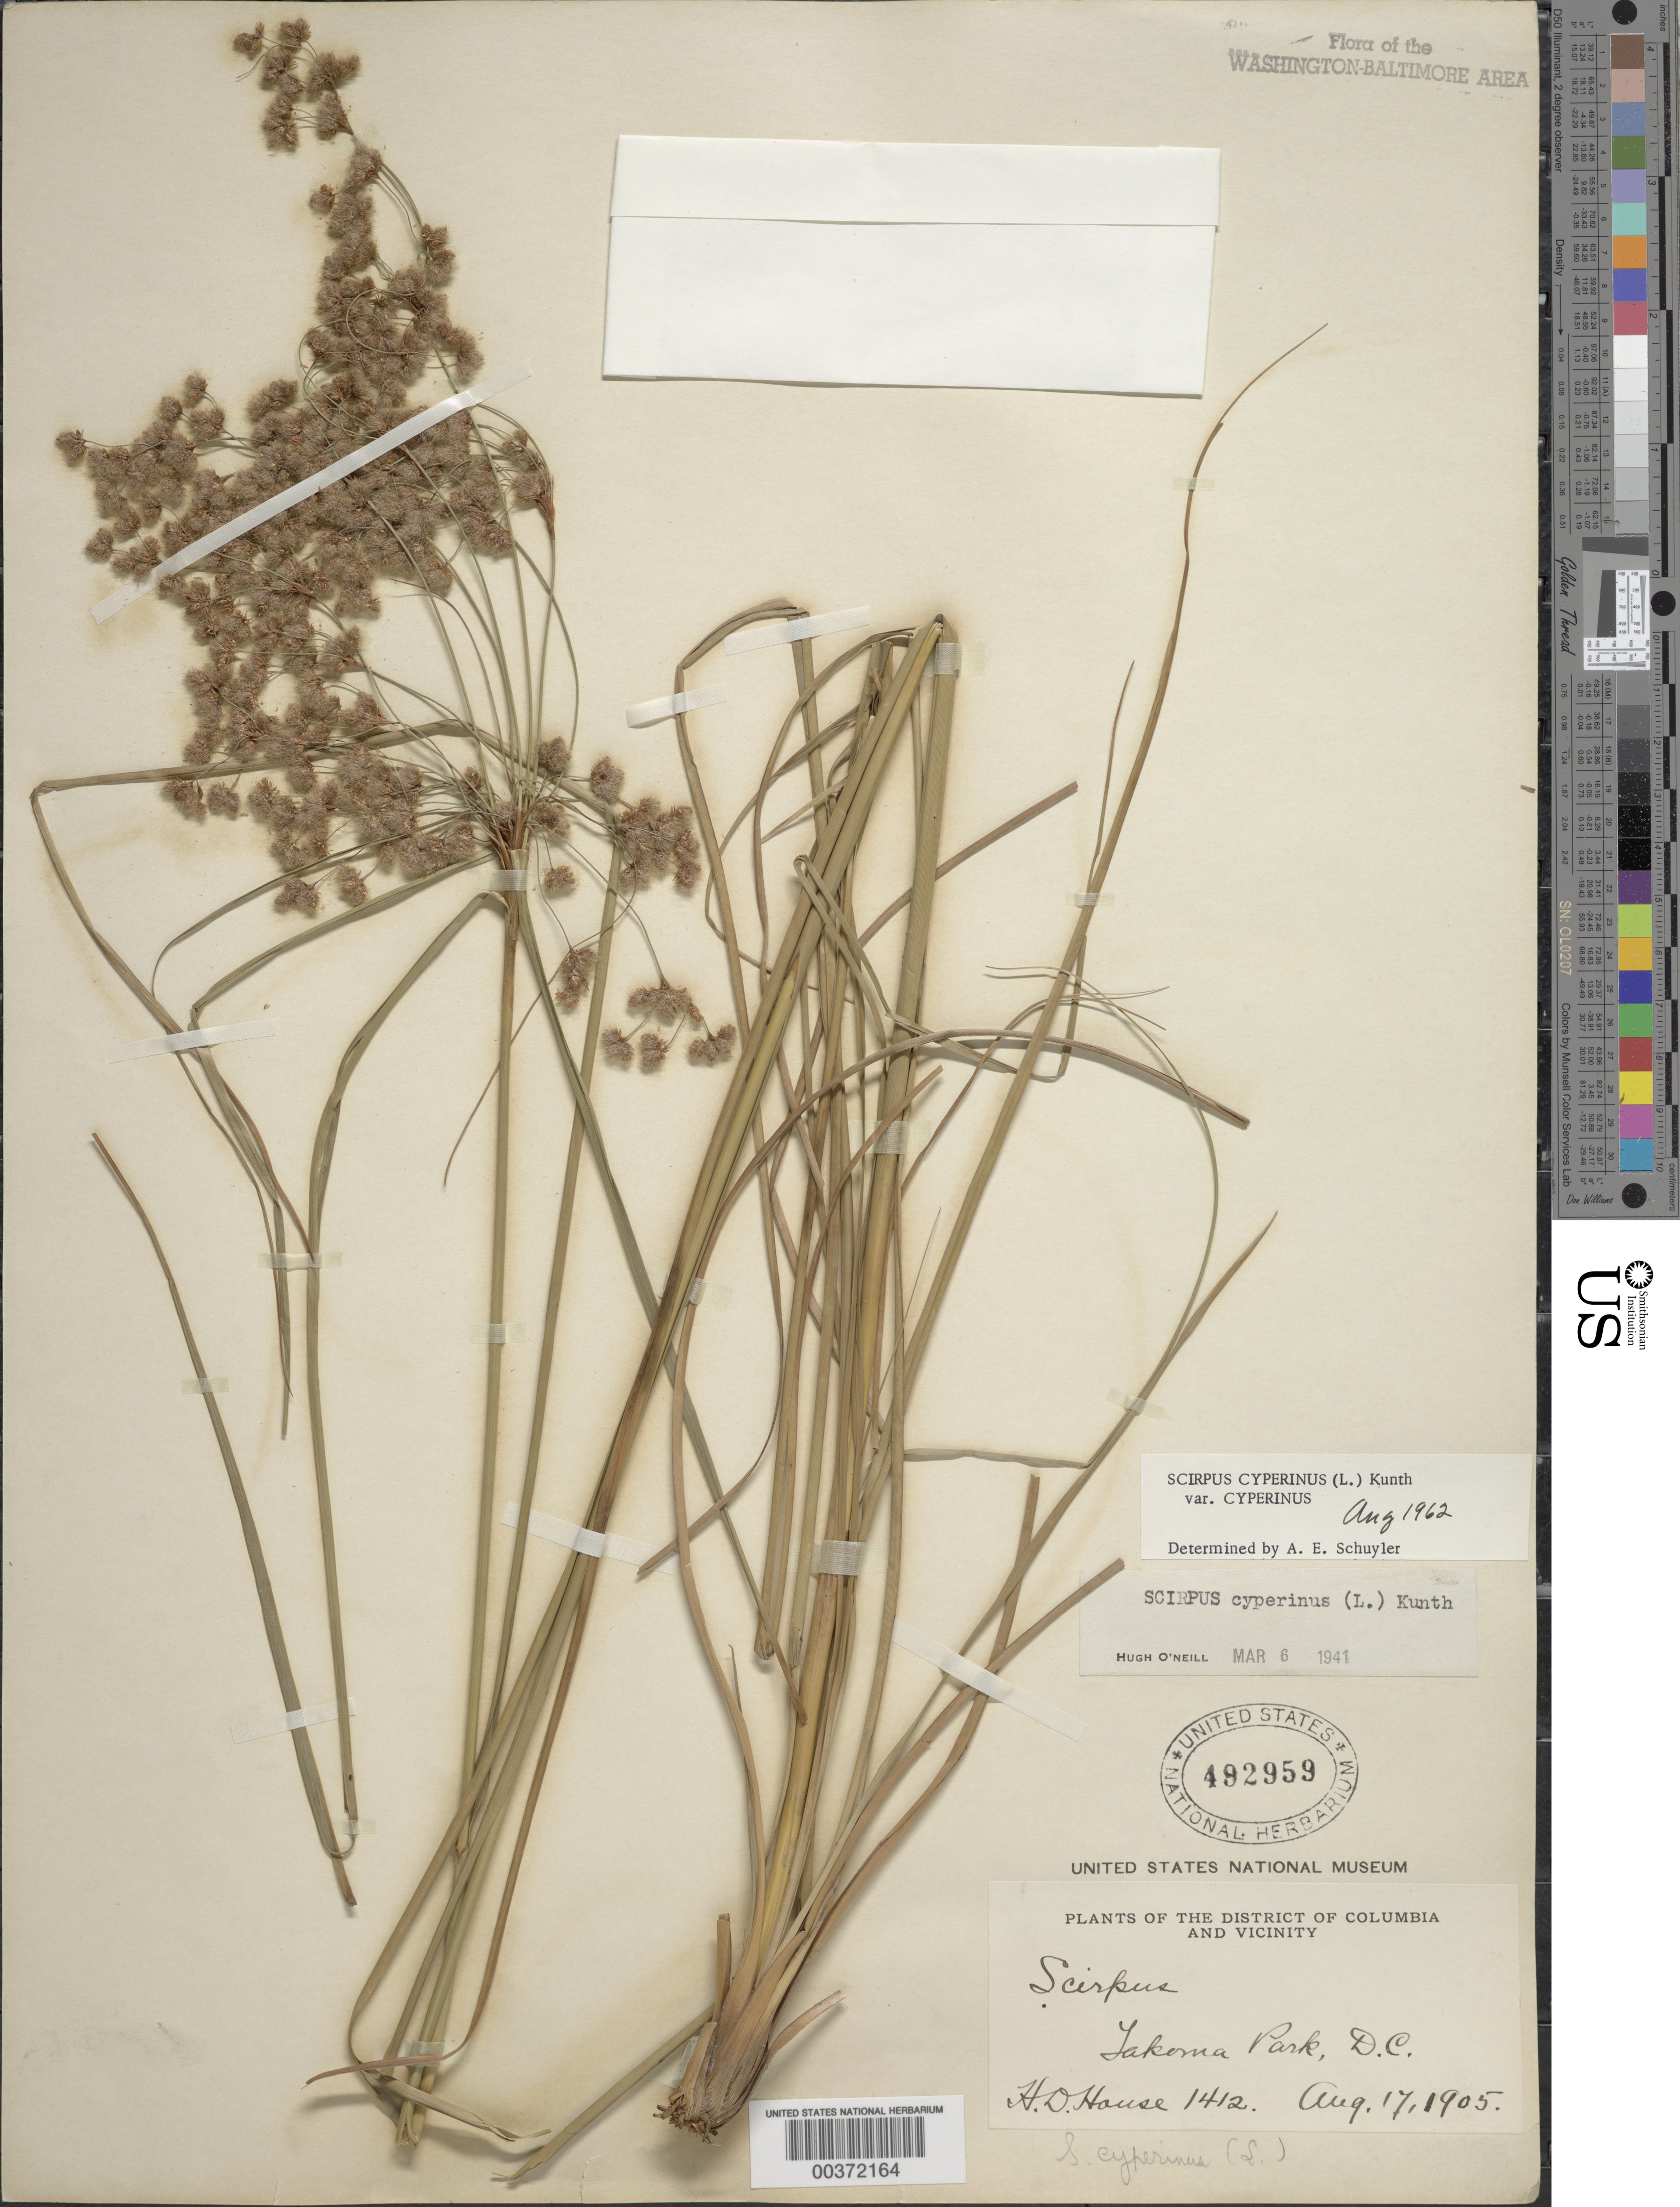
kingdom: Plantae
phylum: Tracheophyta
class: Liliopsida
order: Poales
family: Cyperaceae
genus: Scirpus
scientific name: Scirpus cyperinus var. cyperinus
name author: (L.) Kunth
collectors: H. D. House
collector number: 1412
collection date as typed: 17 Aug 1905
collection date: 1905-08-17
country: United States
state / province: District of Columbia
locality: Takoma Park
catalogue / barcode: US 492959